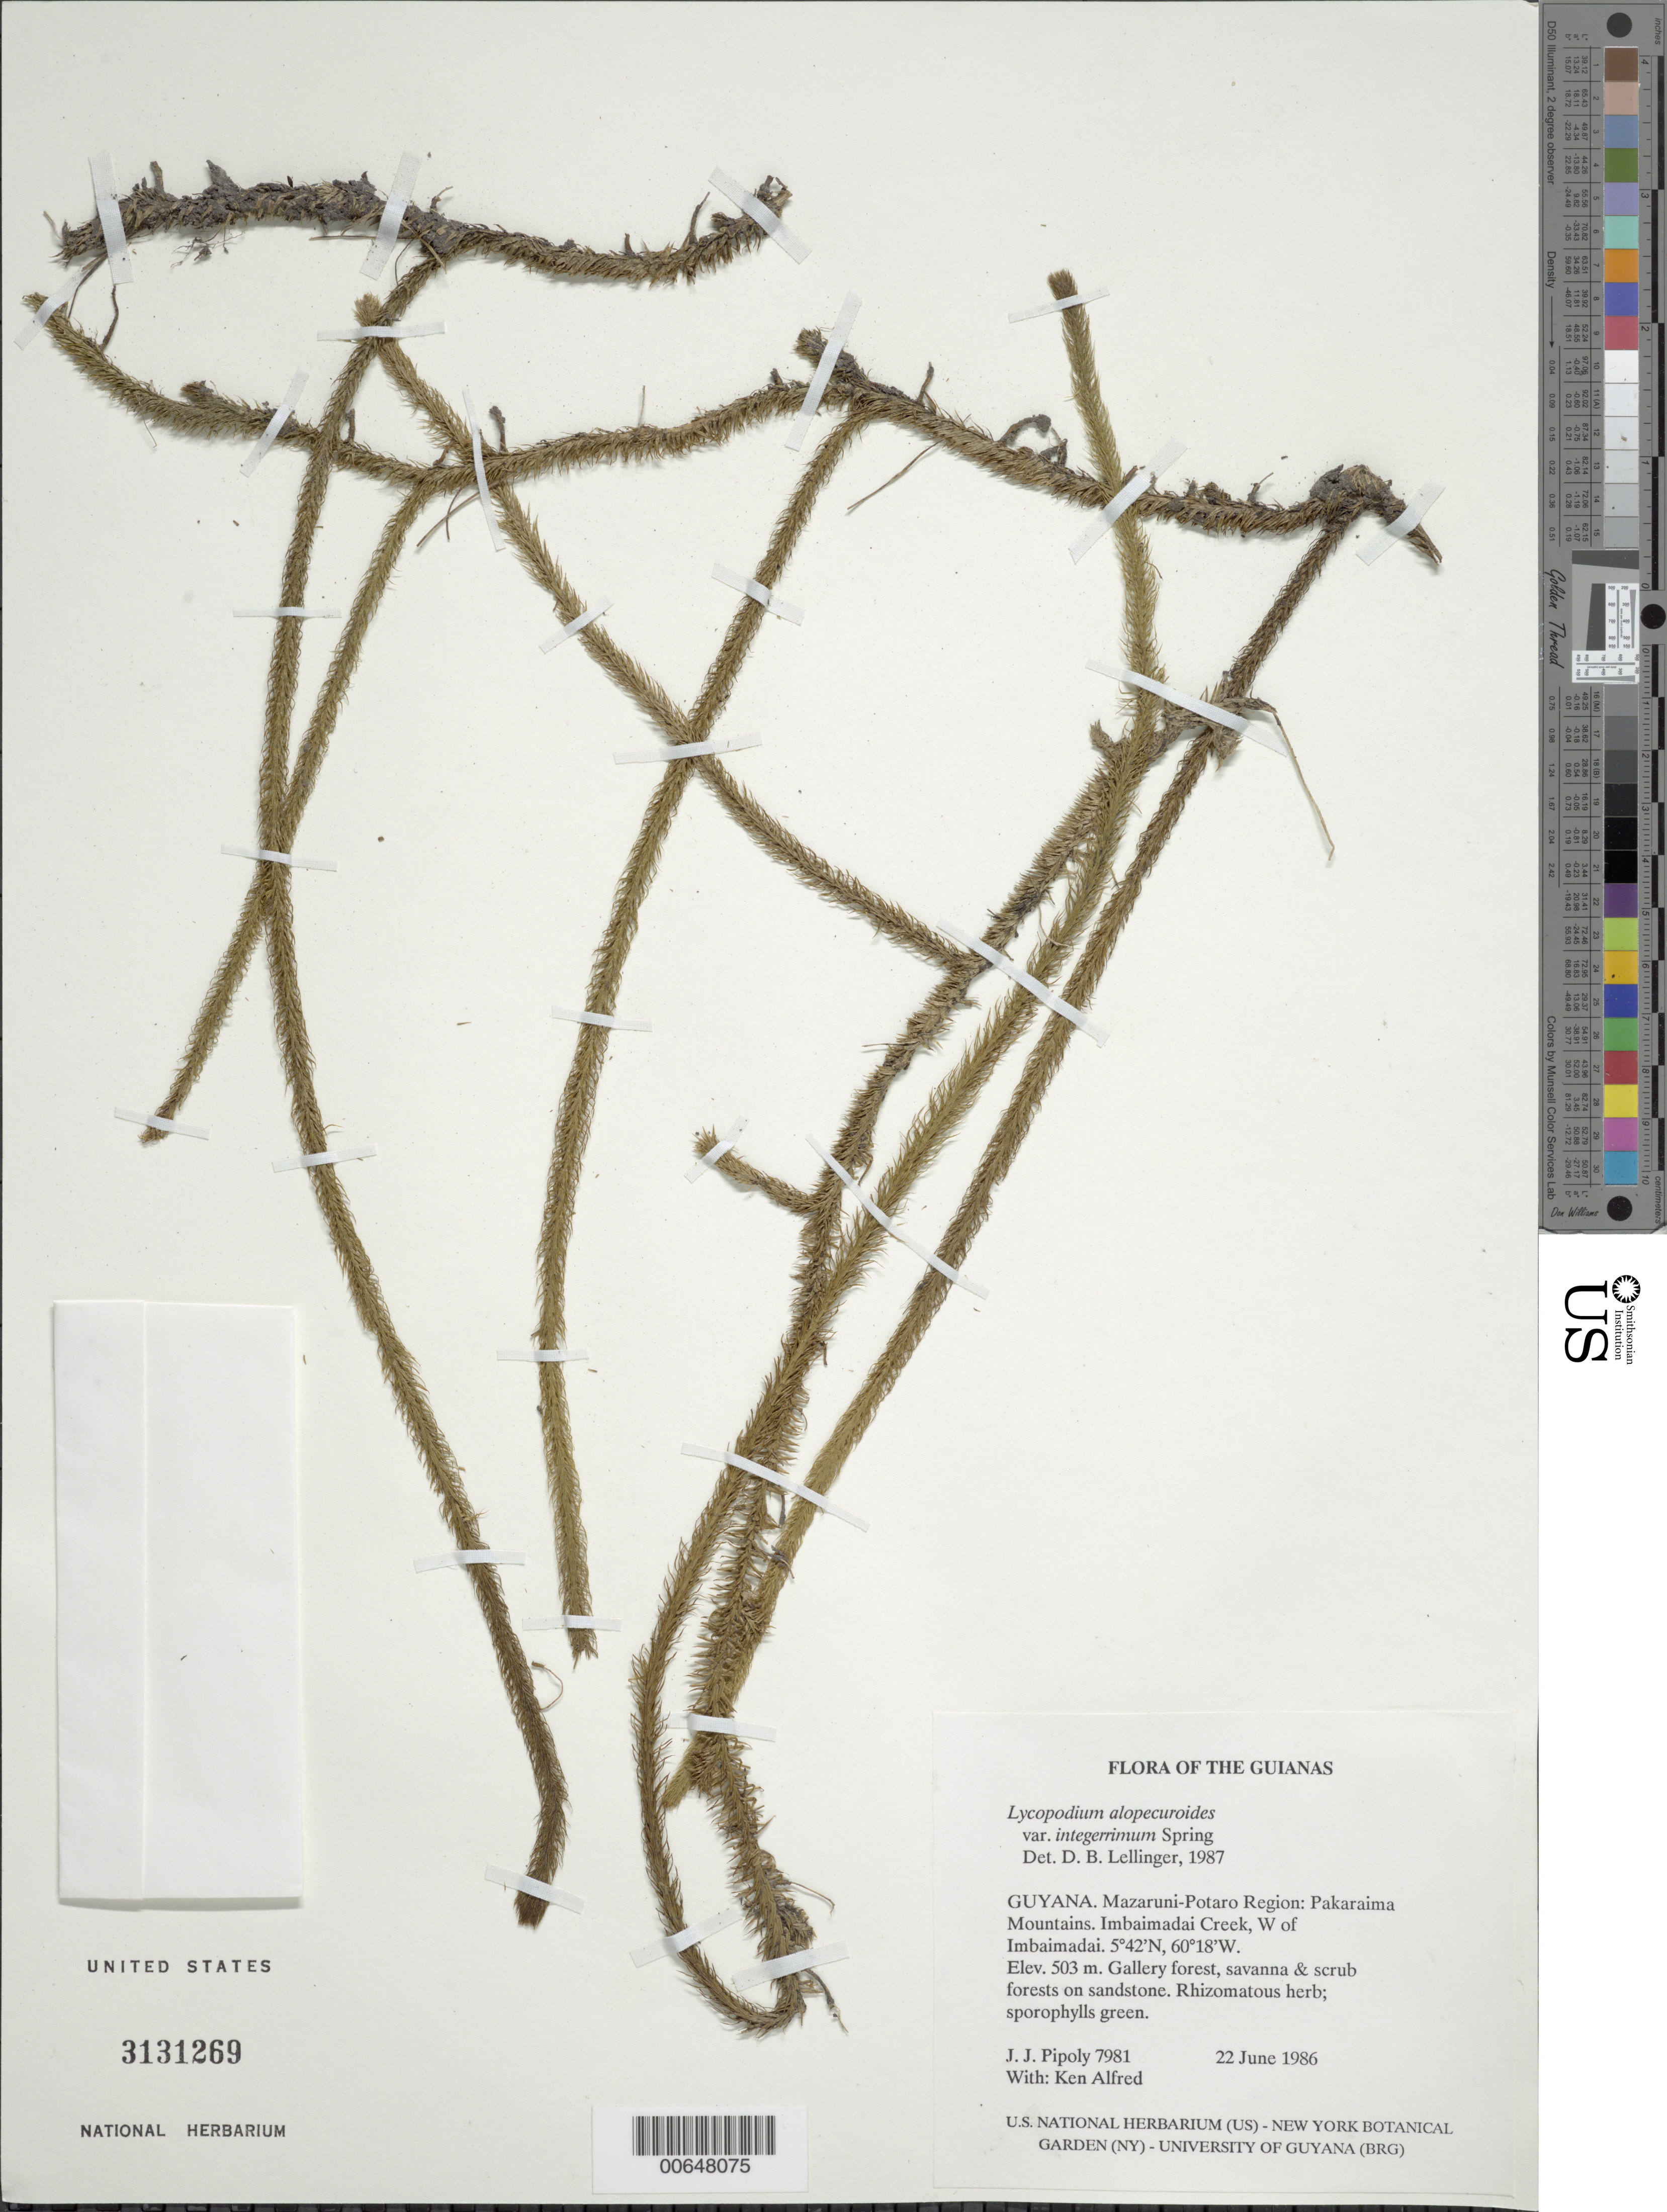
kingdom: Plantae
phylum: Tracheophyta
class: Lycopodiopsida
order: Lycopodiales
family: Lycopodiaceae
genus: Lycopodiella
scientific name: Lycopodiella longipes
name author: (Hook. & Grev.) Holub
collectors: J. J. Pipoly & K. Alfred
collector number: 7981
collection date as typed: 22 June 1986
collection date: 1986-06-22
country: Guyana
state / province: Cuyuni-Mazaruni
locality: Pakaraima Mts. Imbaimadai Creek, W of Imbaimadai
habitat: Gallery forest, savanna and scrub forests on sandstone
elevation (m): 503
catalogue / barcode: US 3131269